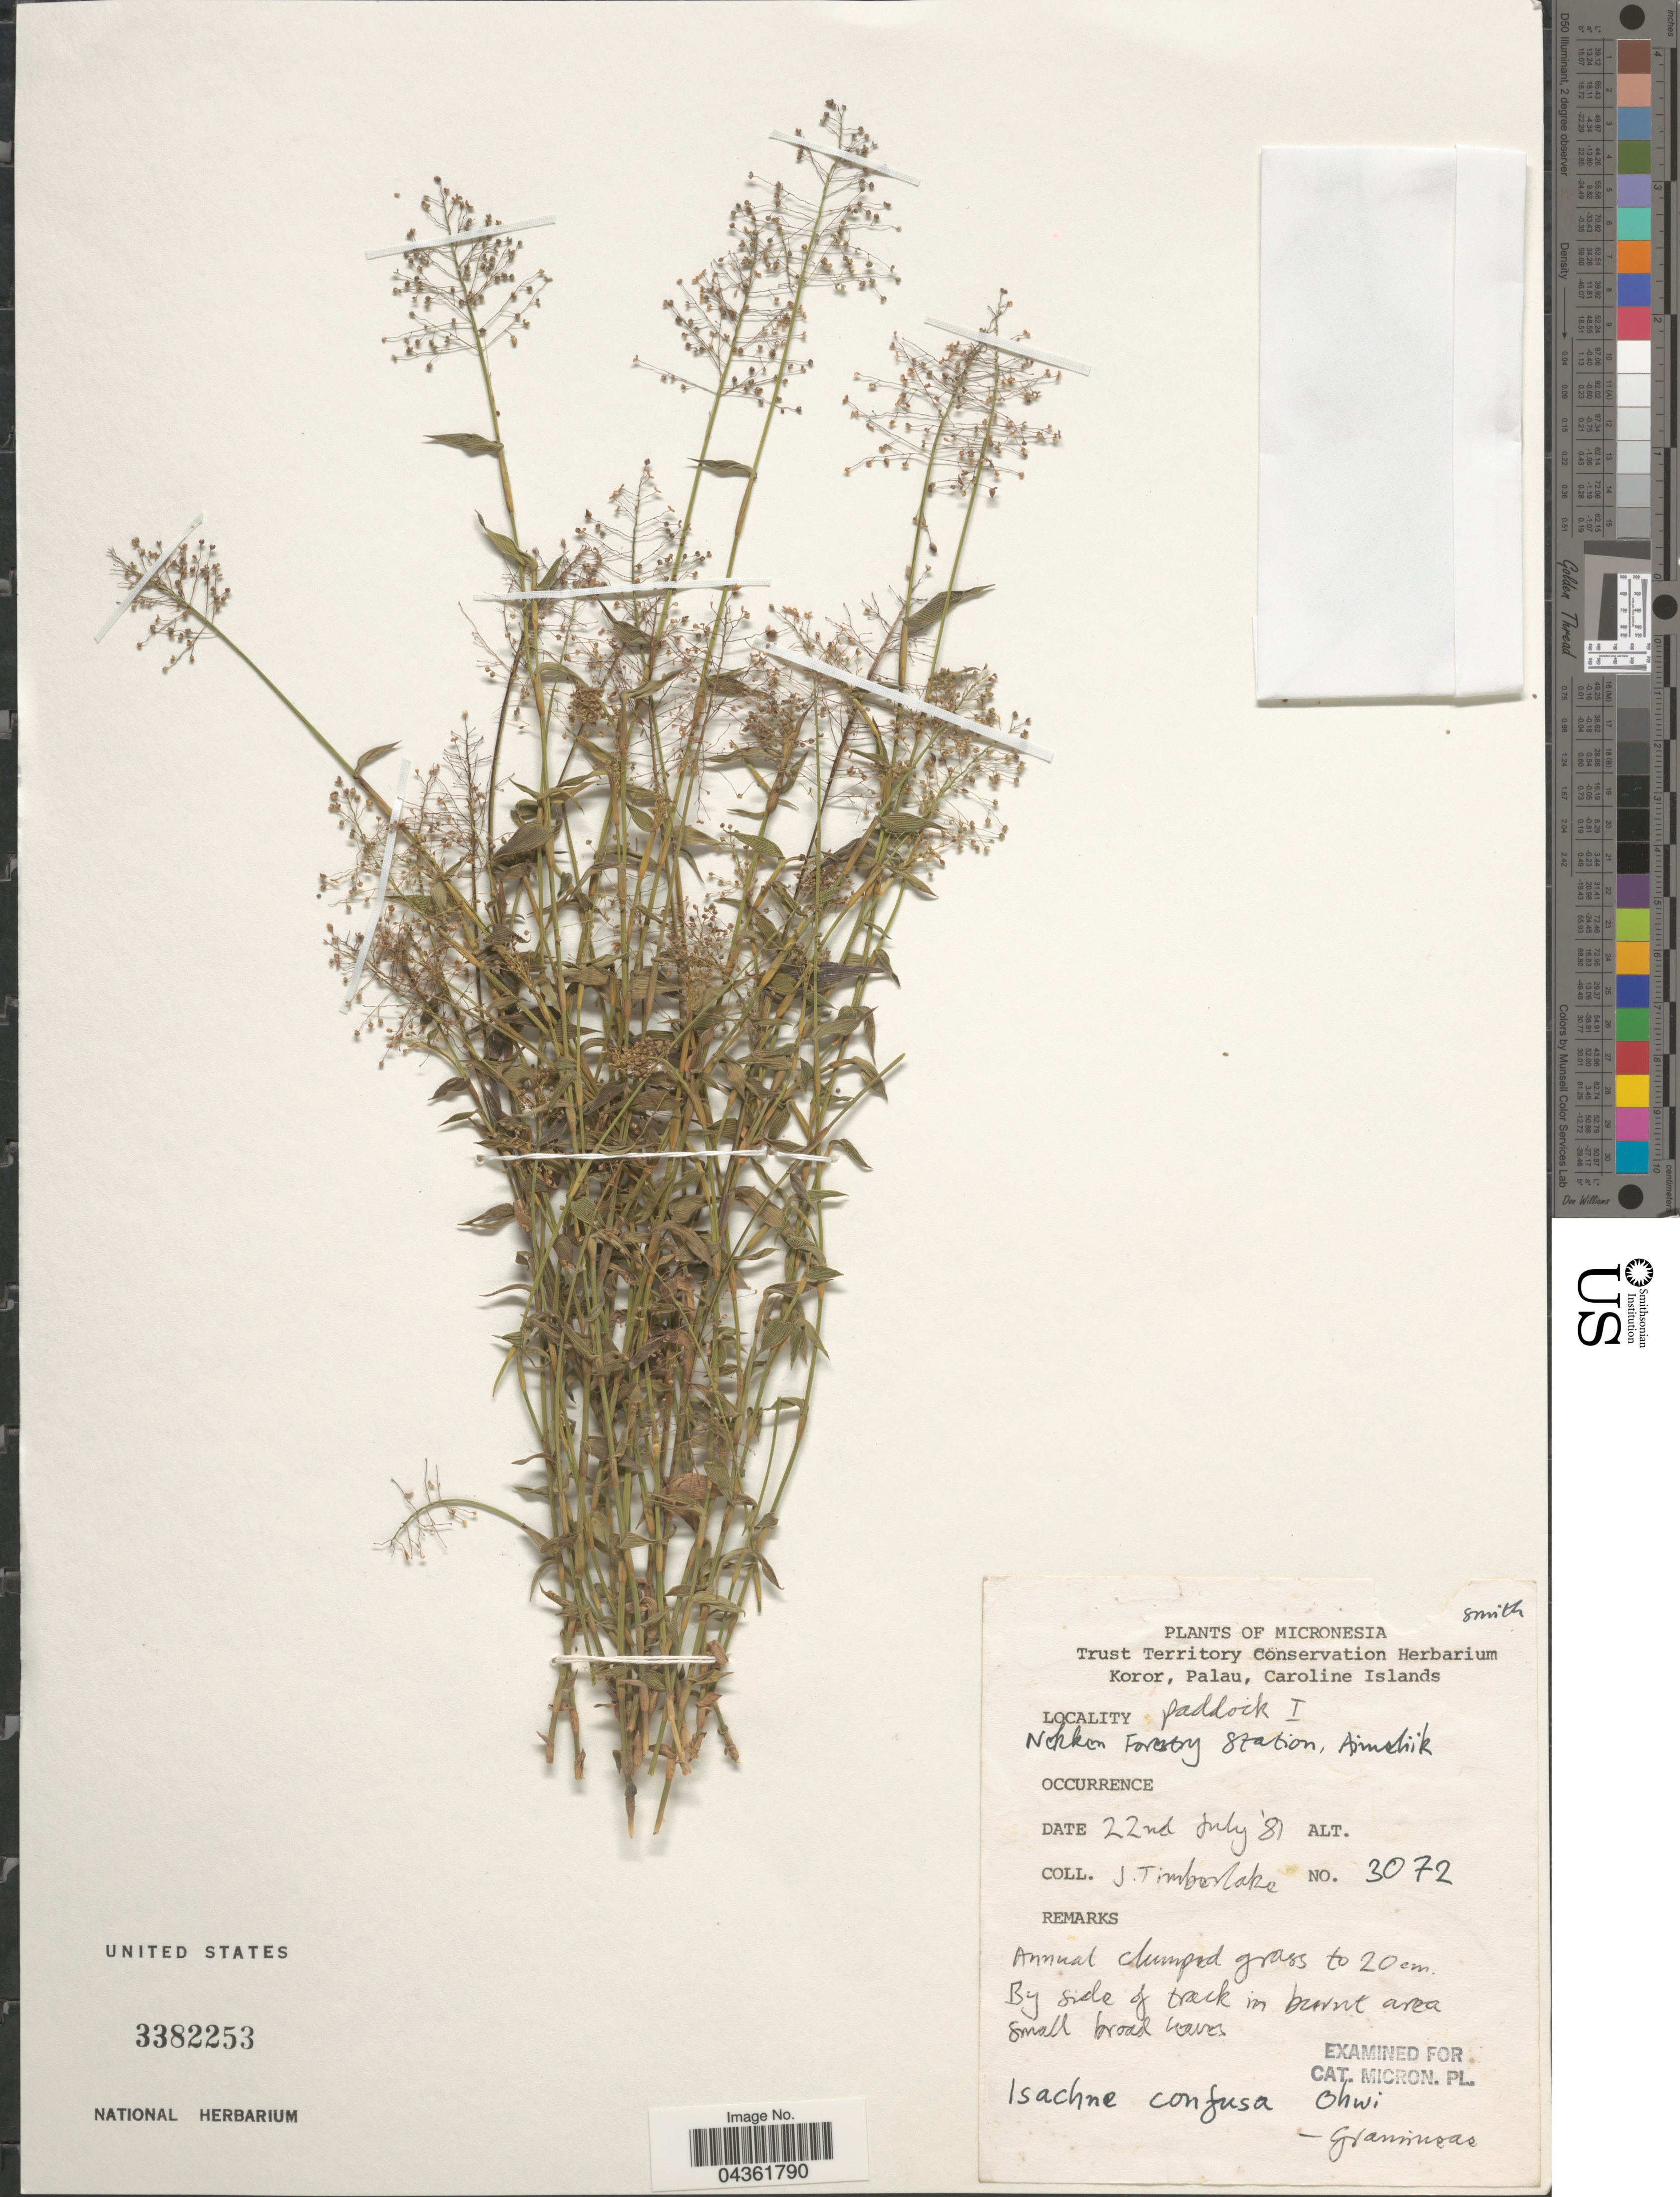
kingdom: Plantae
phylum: Tracheophyta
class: Liliopsida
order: Poales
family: Poaceae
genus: Isachne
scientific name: Isachne confusa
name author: Ohwi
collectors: J. Timberlake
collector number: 3072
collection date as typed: Transcribed d/m/y: 22/7/81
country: Micronesia, Federated States of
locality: Micronesia. Paddock I. Nekken Forestry Station, Aimeliik.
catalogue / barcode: US 3382253